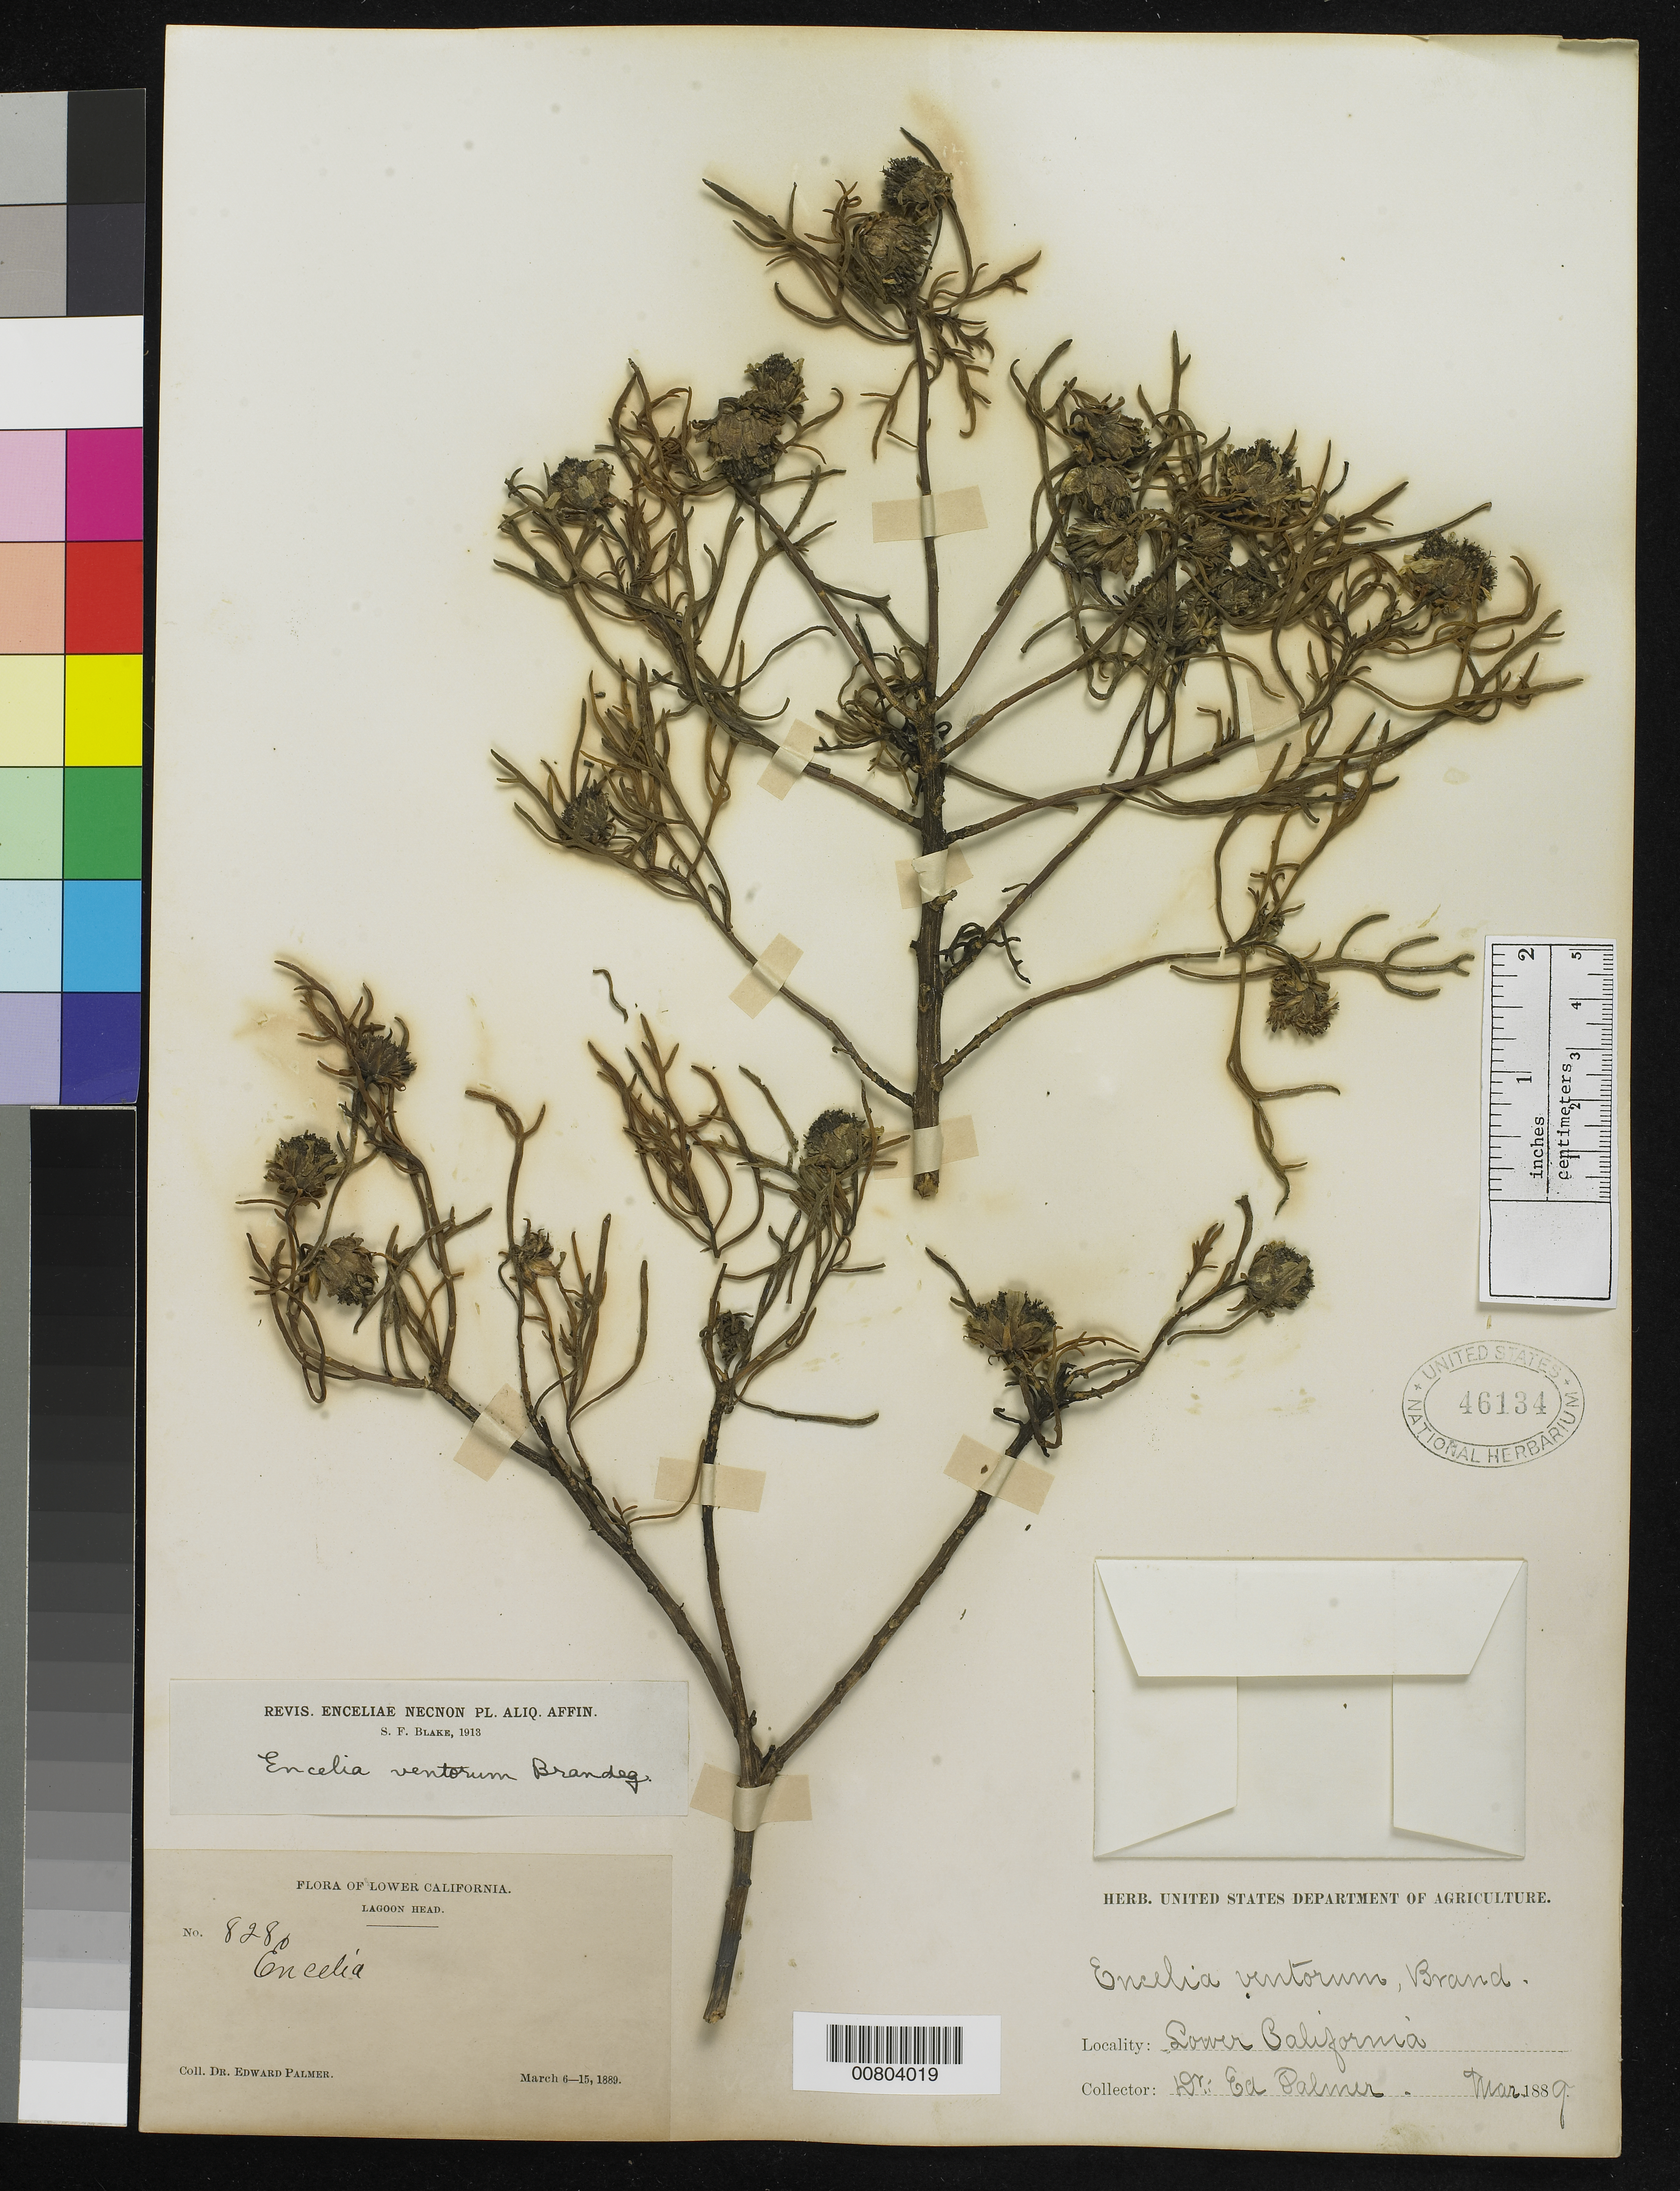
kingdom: Plantae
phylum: Tracheophyta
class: Magnoliopsida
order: Asterales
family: Asteraceae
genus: Encelia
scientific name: Encelia ventorum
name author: Brandegee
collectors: E. Palmer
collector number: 828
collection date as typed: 06 Mar 1889 to 15 Mar 1889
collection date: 1889-03-06/1889-03-15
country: Mexico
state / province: Baja California Norte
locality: Lower California, Lagoon Head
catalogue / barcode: US 46134